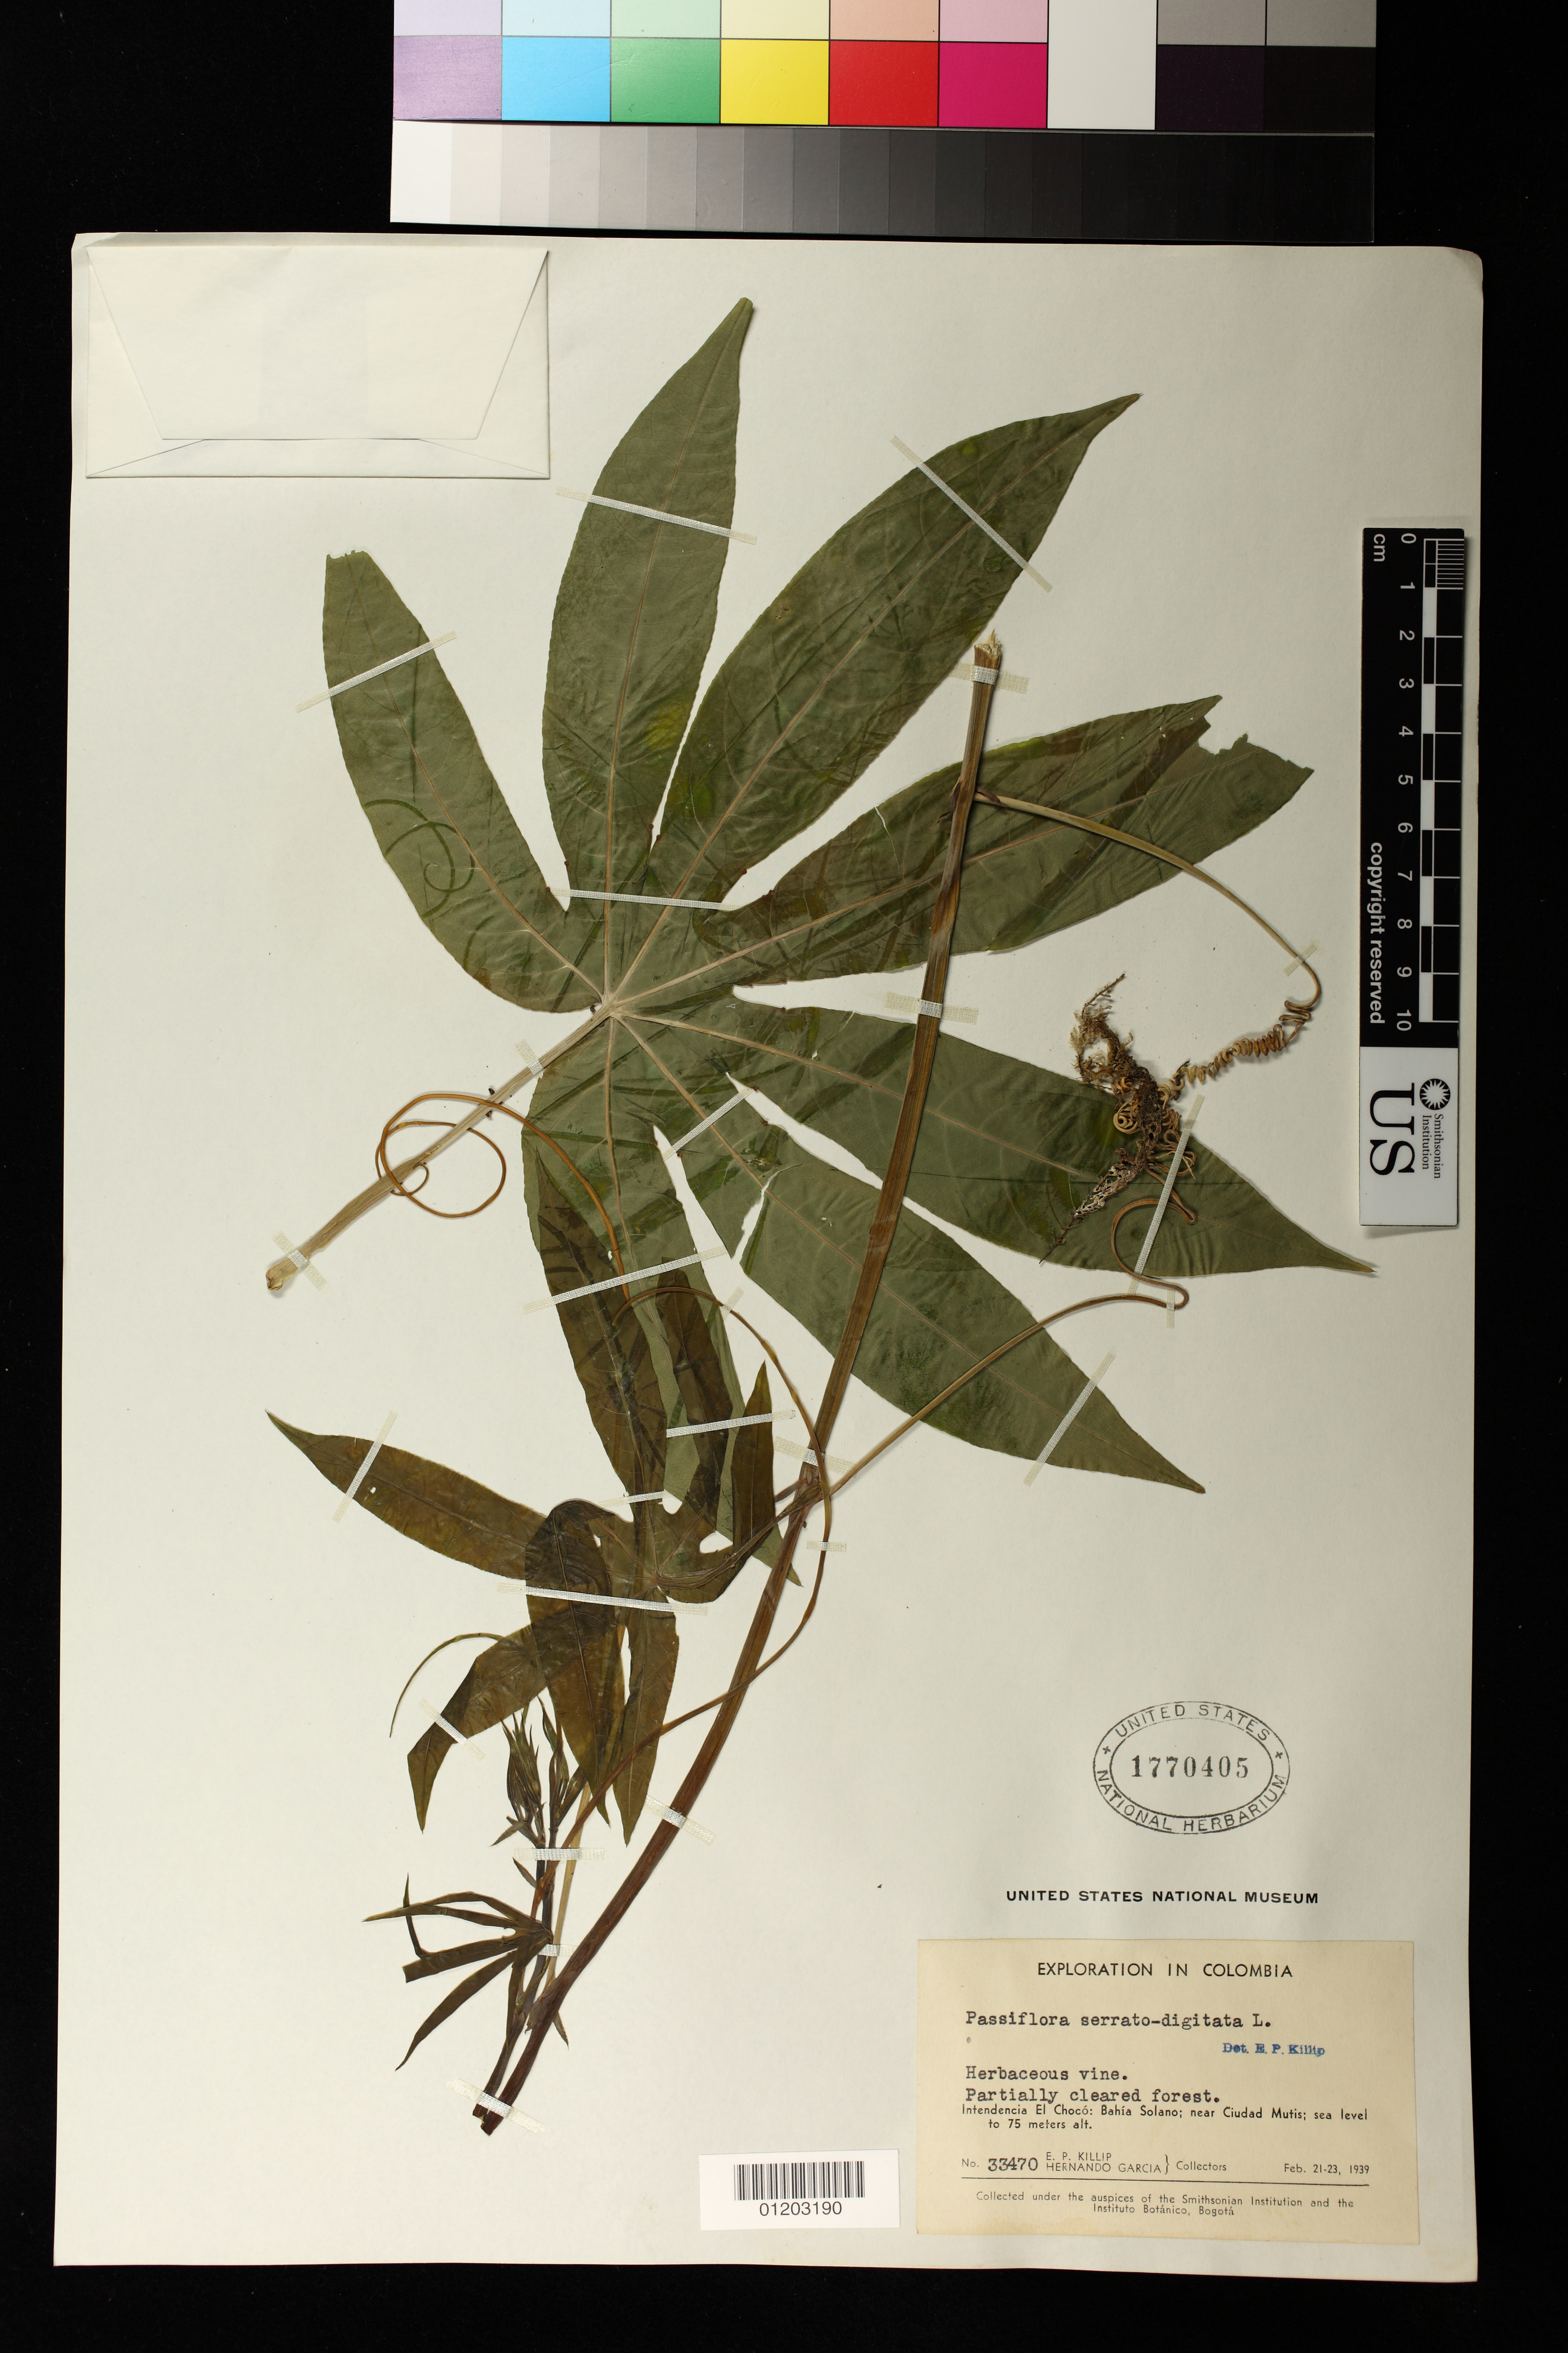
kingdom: Plantae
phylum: Tracheophyta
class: Magnoliopsida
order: Malpighiales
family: Passifloraceae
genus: Passiflora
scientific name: Passiflora serratodigitata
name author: L.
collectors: E. P. Killip & H. Garcia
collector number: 33470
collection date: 1939-02-21/1939-02-23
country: Colombia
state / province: Chocó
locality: Intendencia El Choco: Bahia Solano; near Ciudad Mutis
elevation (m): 0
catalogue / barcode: US 1770405